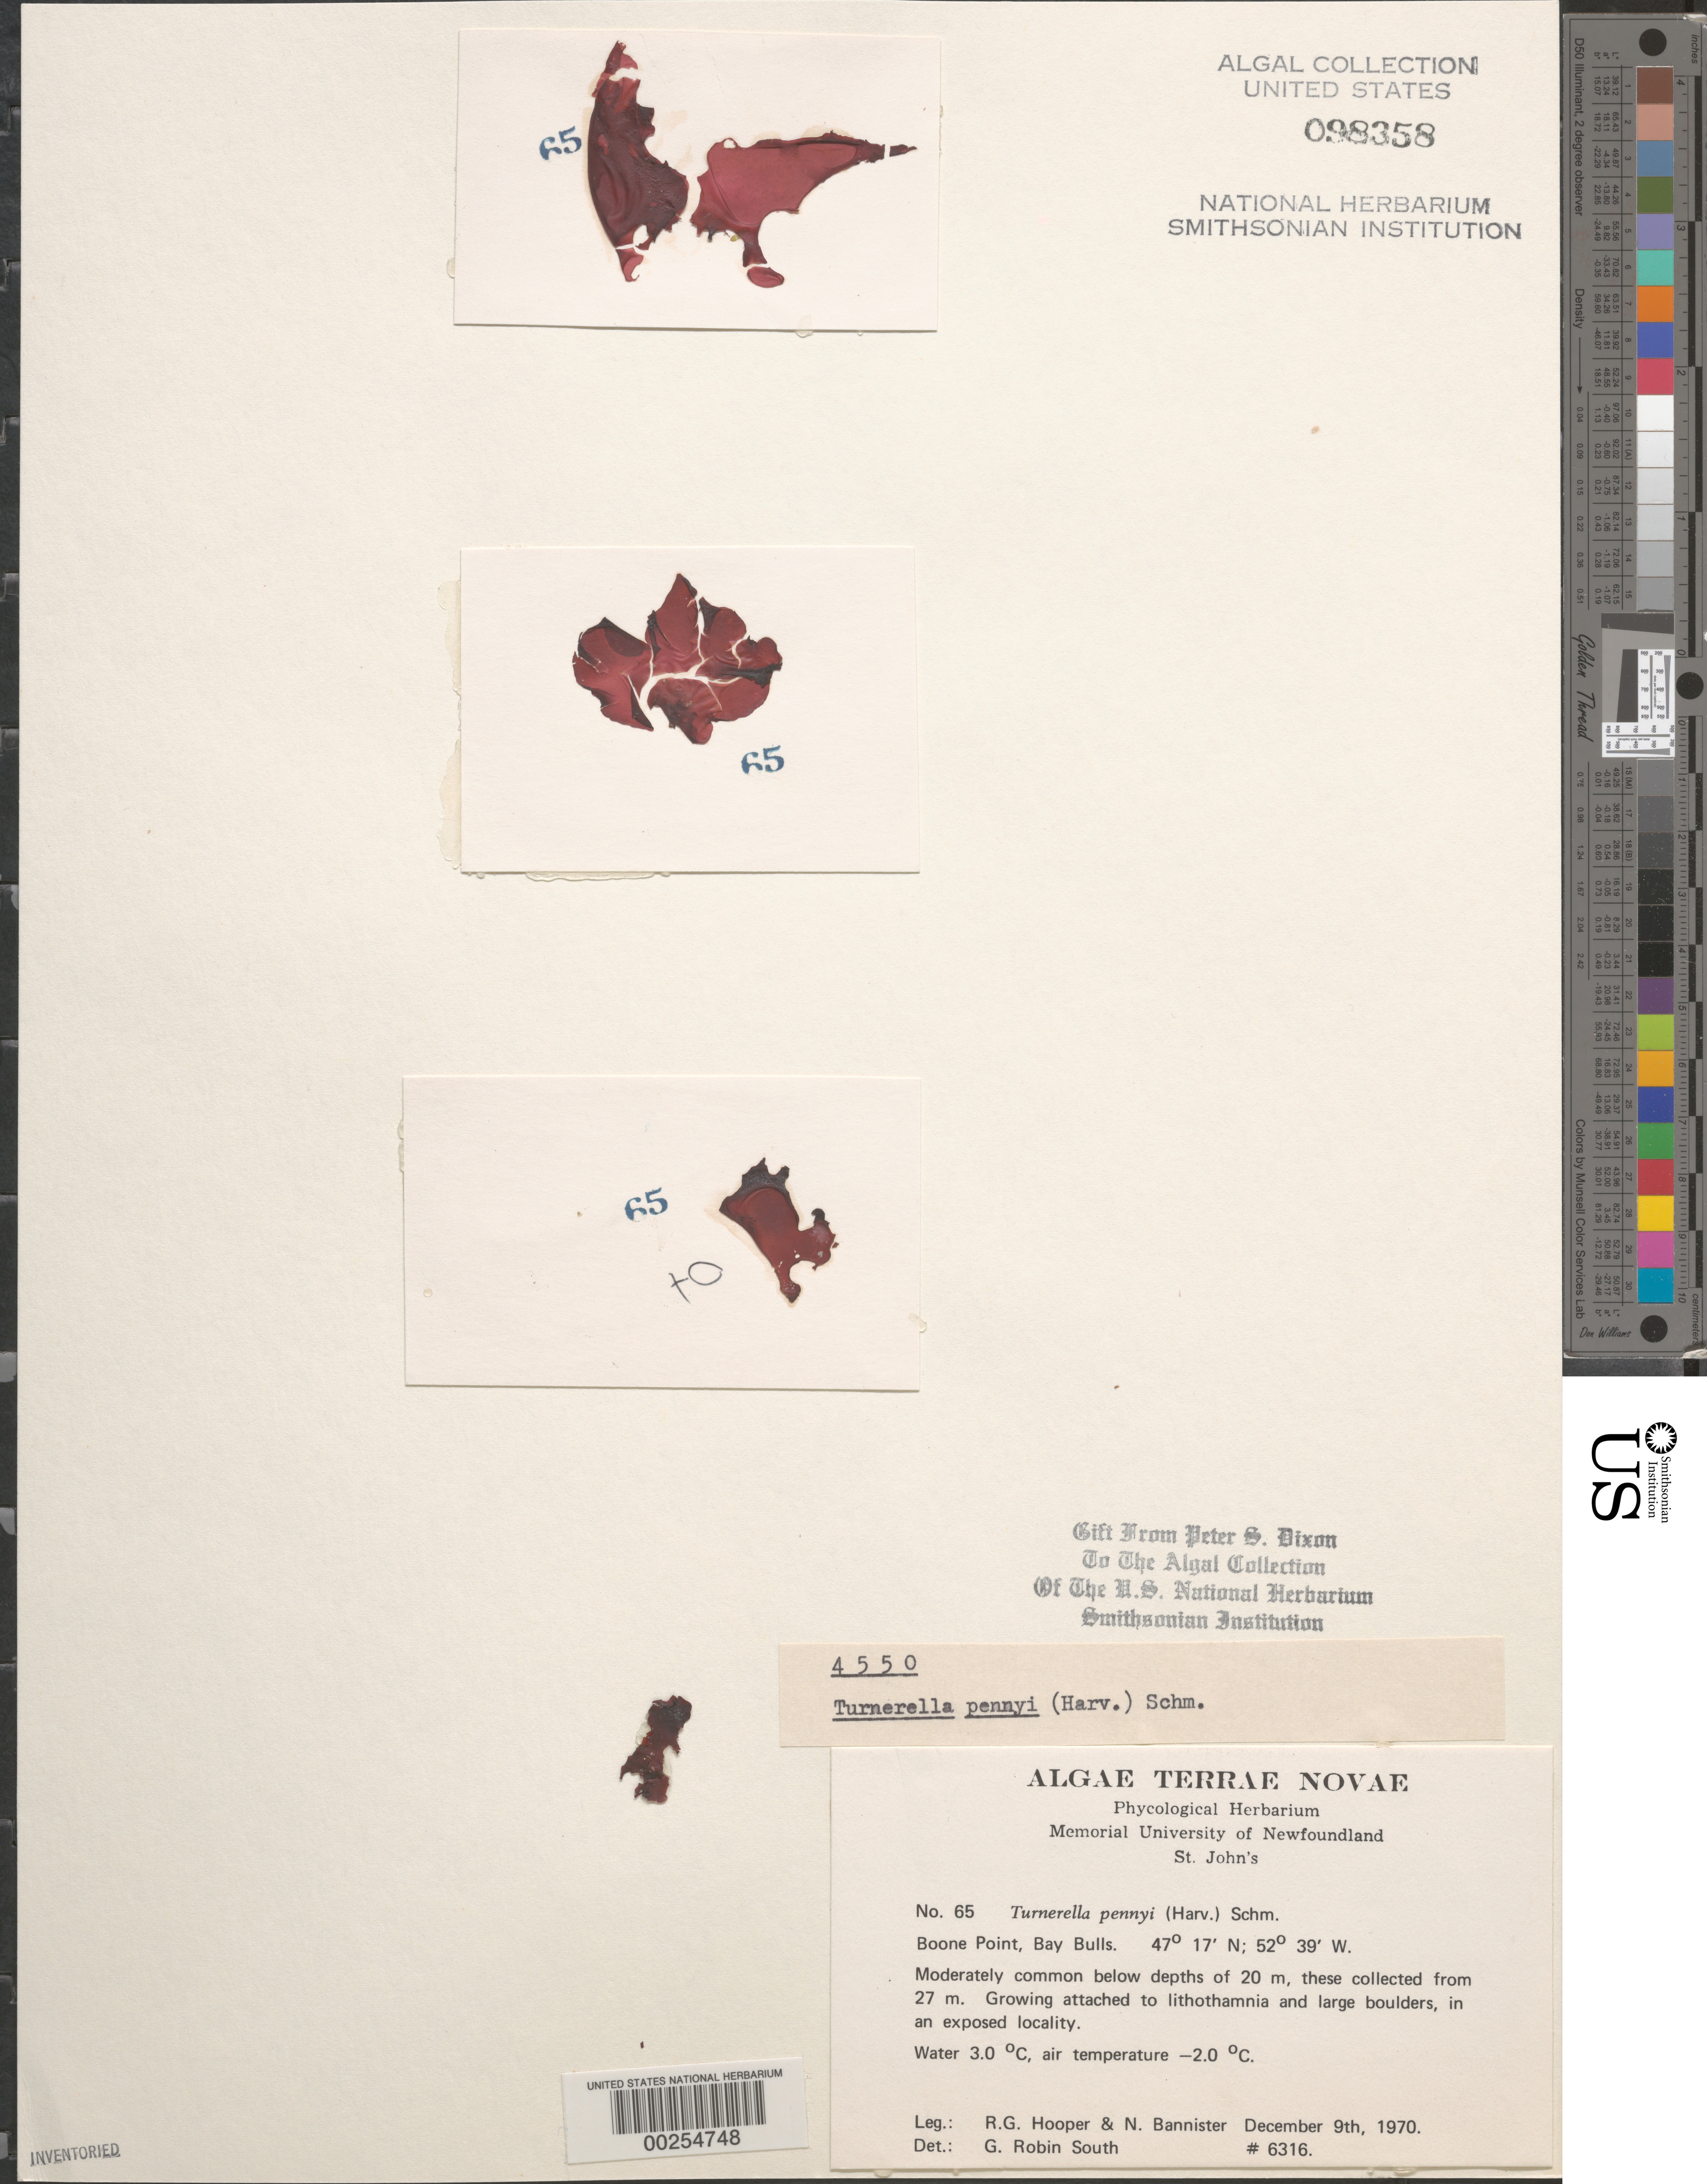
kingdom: Plantae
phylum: Rhodophyta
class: Florideophyceae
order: Gigartinales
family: Furcellariaceae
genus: Turnerella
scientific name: Turnerella pennyi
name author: (Harv.) F. Schmitz in Rosenv.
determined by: South, G. R.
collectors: R. G. Hooper & N. Bannister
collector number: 6316 & PSD 4550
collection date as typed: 09 Dec 1970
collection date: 1970-12-09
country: Canada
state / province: Newfoundland and Labrador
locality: Boone Point, Bay Bulls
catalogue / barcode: US 98358